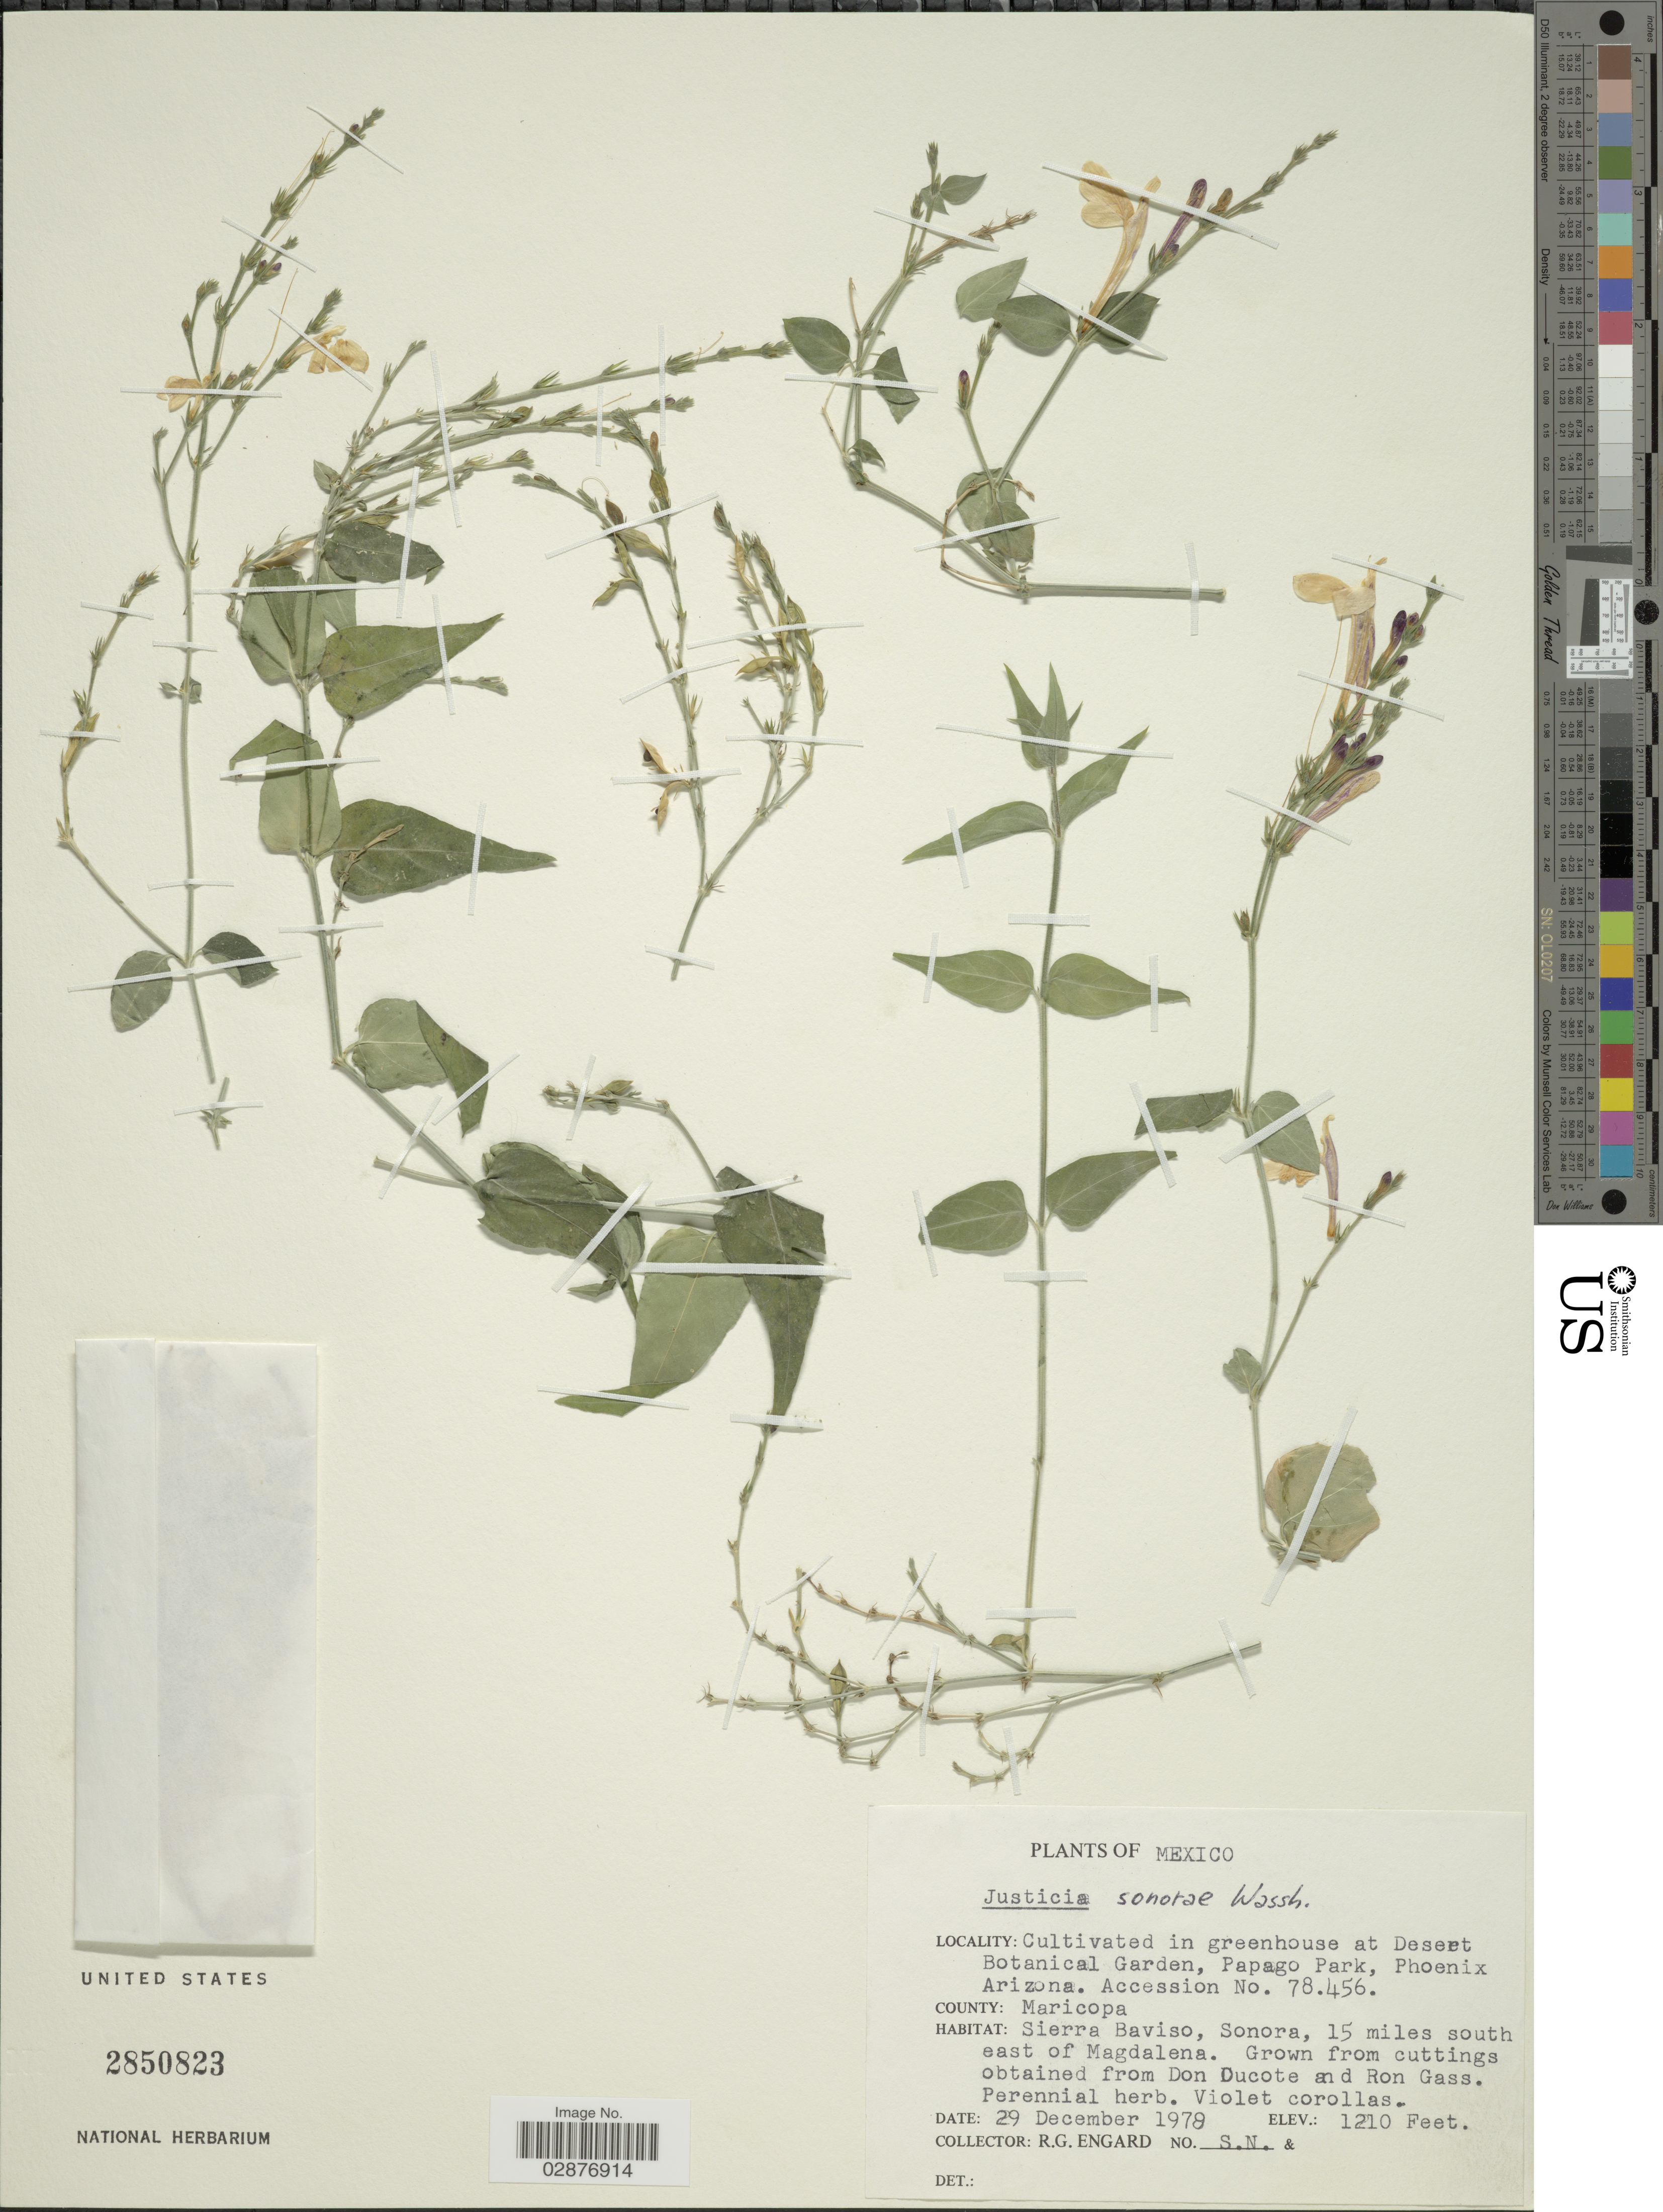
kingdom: Plantae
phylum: Tracheophyta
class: Magnoliopsida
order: Lamiales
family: Acanthaceae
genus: Justicia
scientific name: Justicia sonorae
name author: Wassh.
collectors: R. Engard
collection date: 1978-12-29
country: United States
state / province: Arizona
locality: Cultivated in greenhouse at Desert Botanical Garden, Papago Park, Phoenix Arizona. Accession No. 78.456.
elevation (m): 369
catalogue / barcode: US 2850823